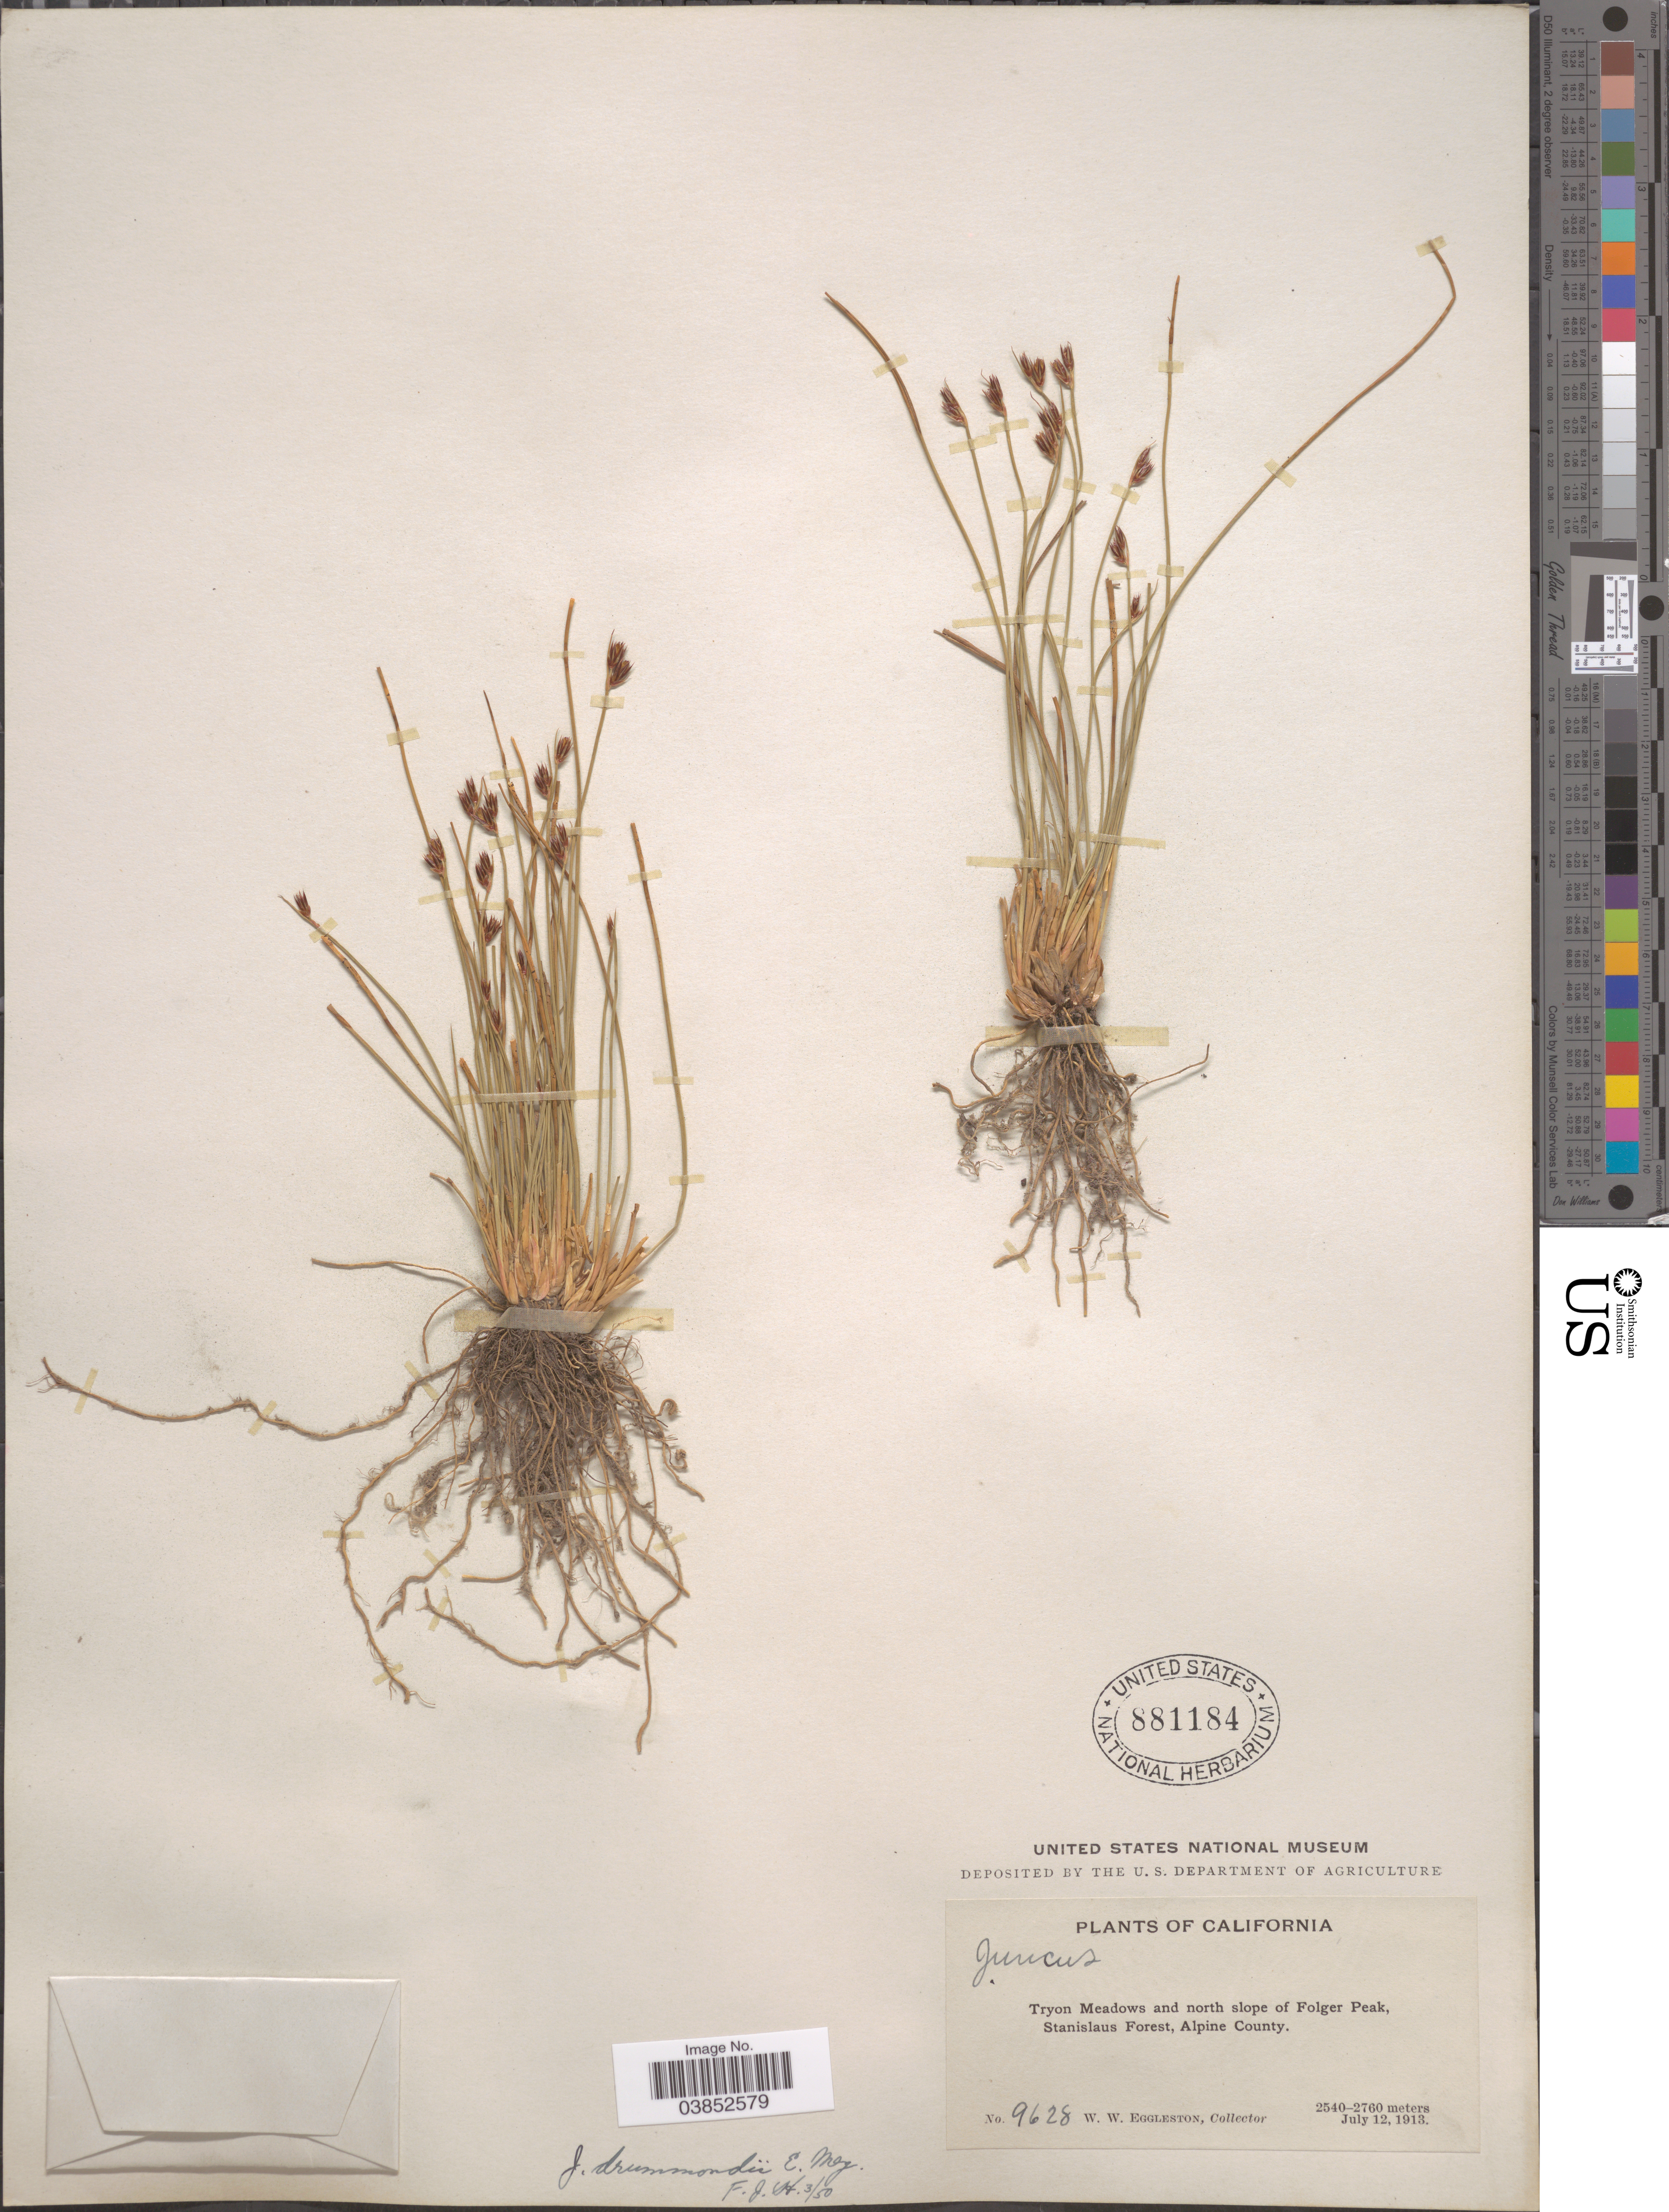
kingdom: Plantae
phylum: Tracheophyta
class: Liliopsida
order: Poales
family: Juncaceae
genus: Juncus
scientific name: Juncus drummondii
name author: E. Mey.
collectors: W. W. Eggleston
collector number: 9628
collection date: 1913-07-12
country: United States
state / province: California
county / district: Alpine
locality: Tryon Meadows and north slope of Folger Peak, Stanislaus Forest, Alpine County.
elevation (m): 2540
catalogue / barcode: US 881184